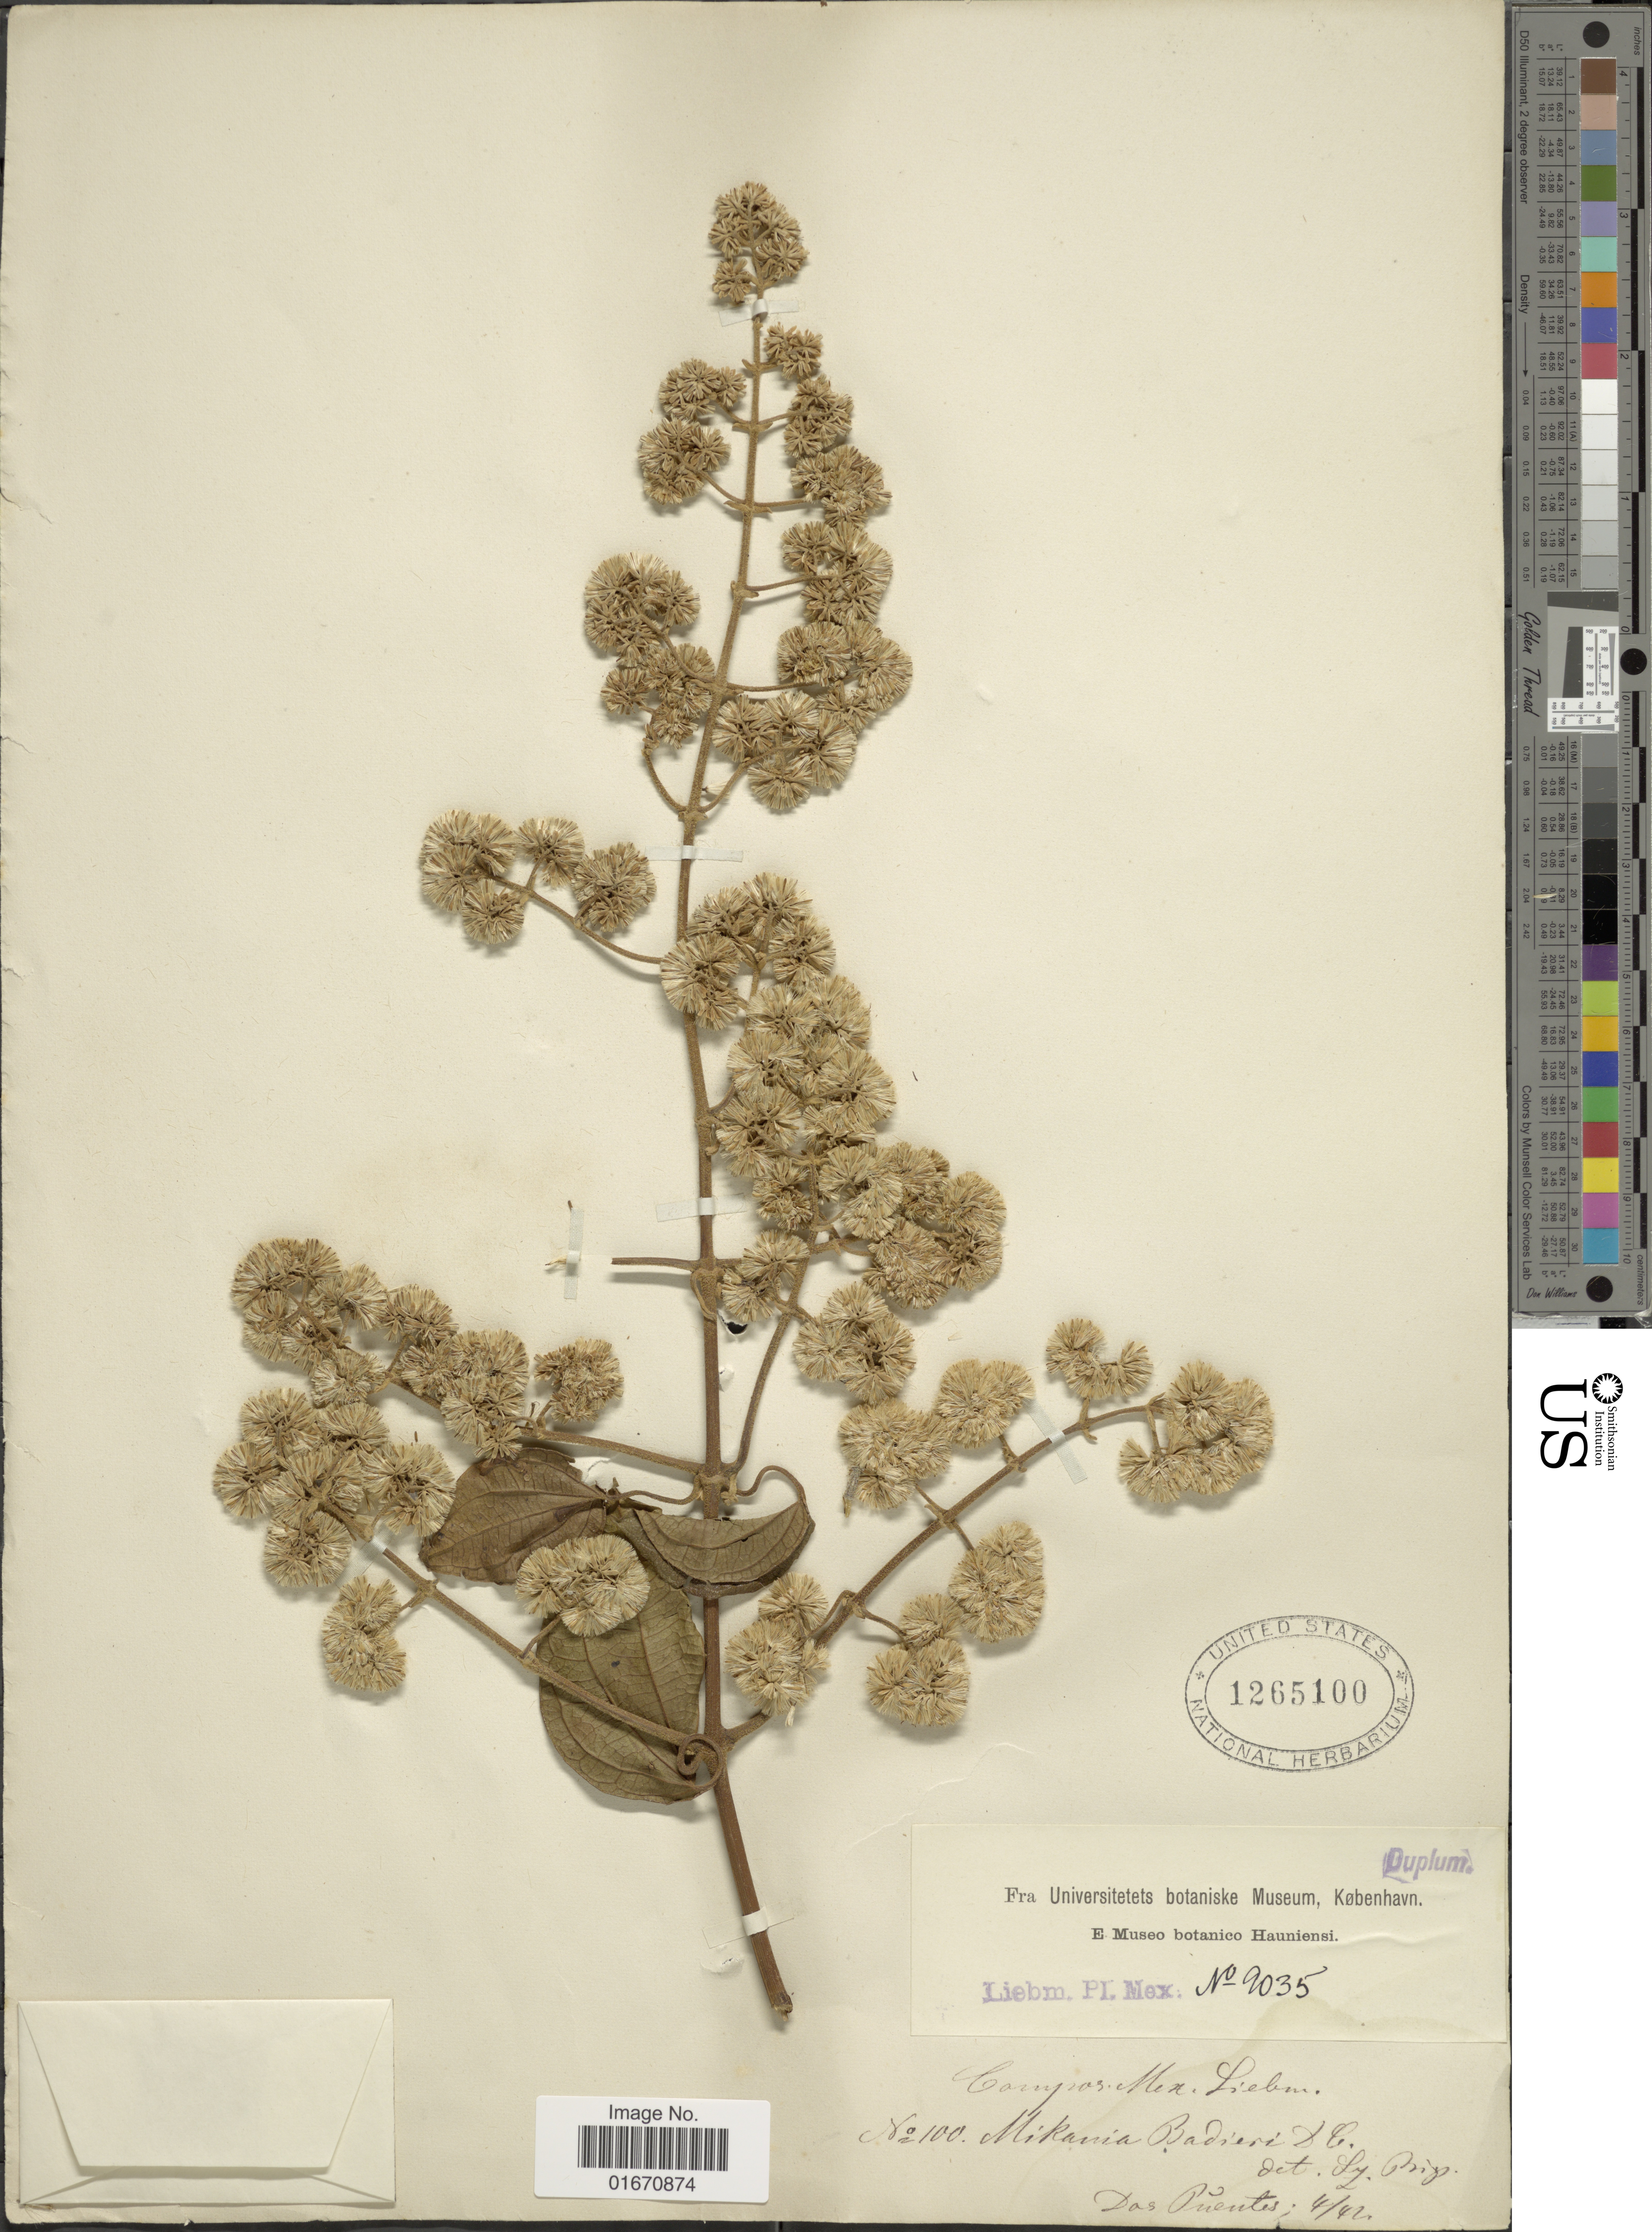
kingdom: Plantae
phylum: Tracheophyta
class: Magnoliopsida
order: Asterales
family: Asteraceae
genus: Mikania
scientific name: Mikania tonduzii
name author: B.L. Rob.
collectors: Liebmann, --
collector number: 100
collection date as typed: Transcribed d/m/y: /4/42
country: Mexico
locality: Campos, Dos Puentes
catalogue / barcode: US 1265100